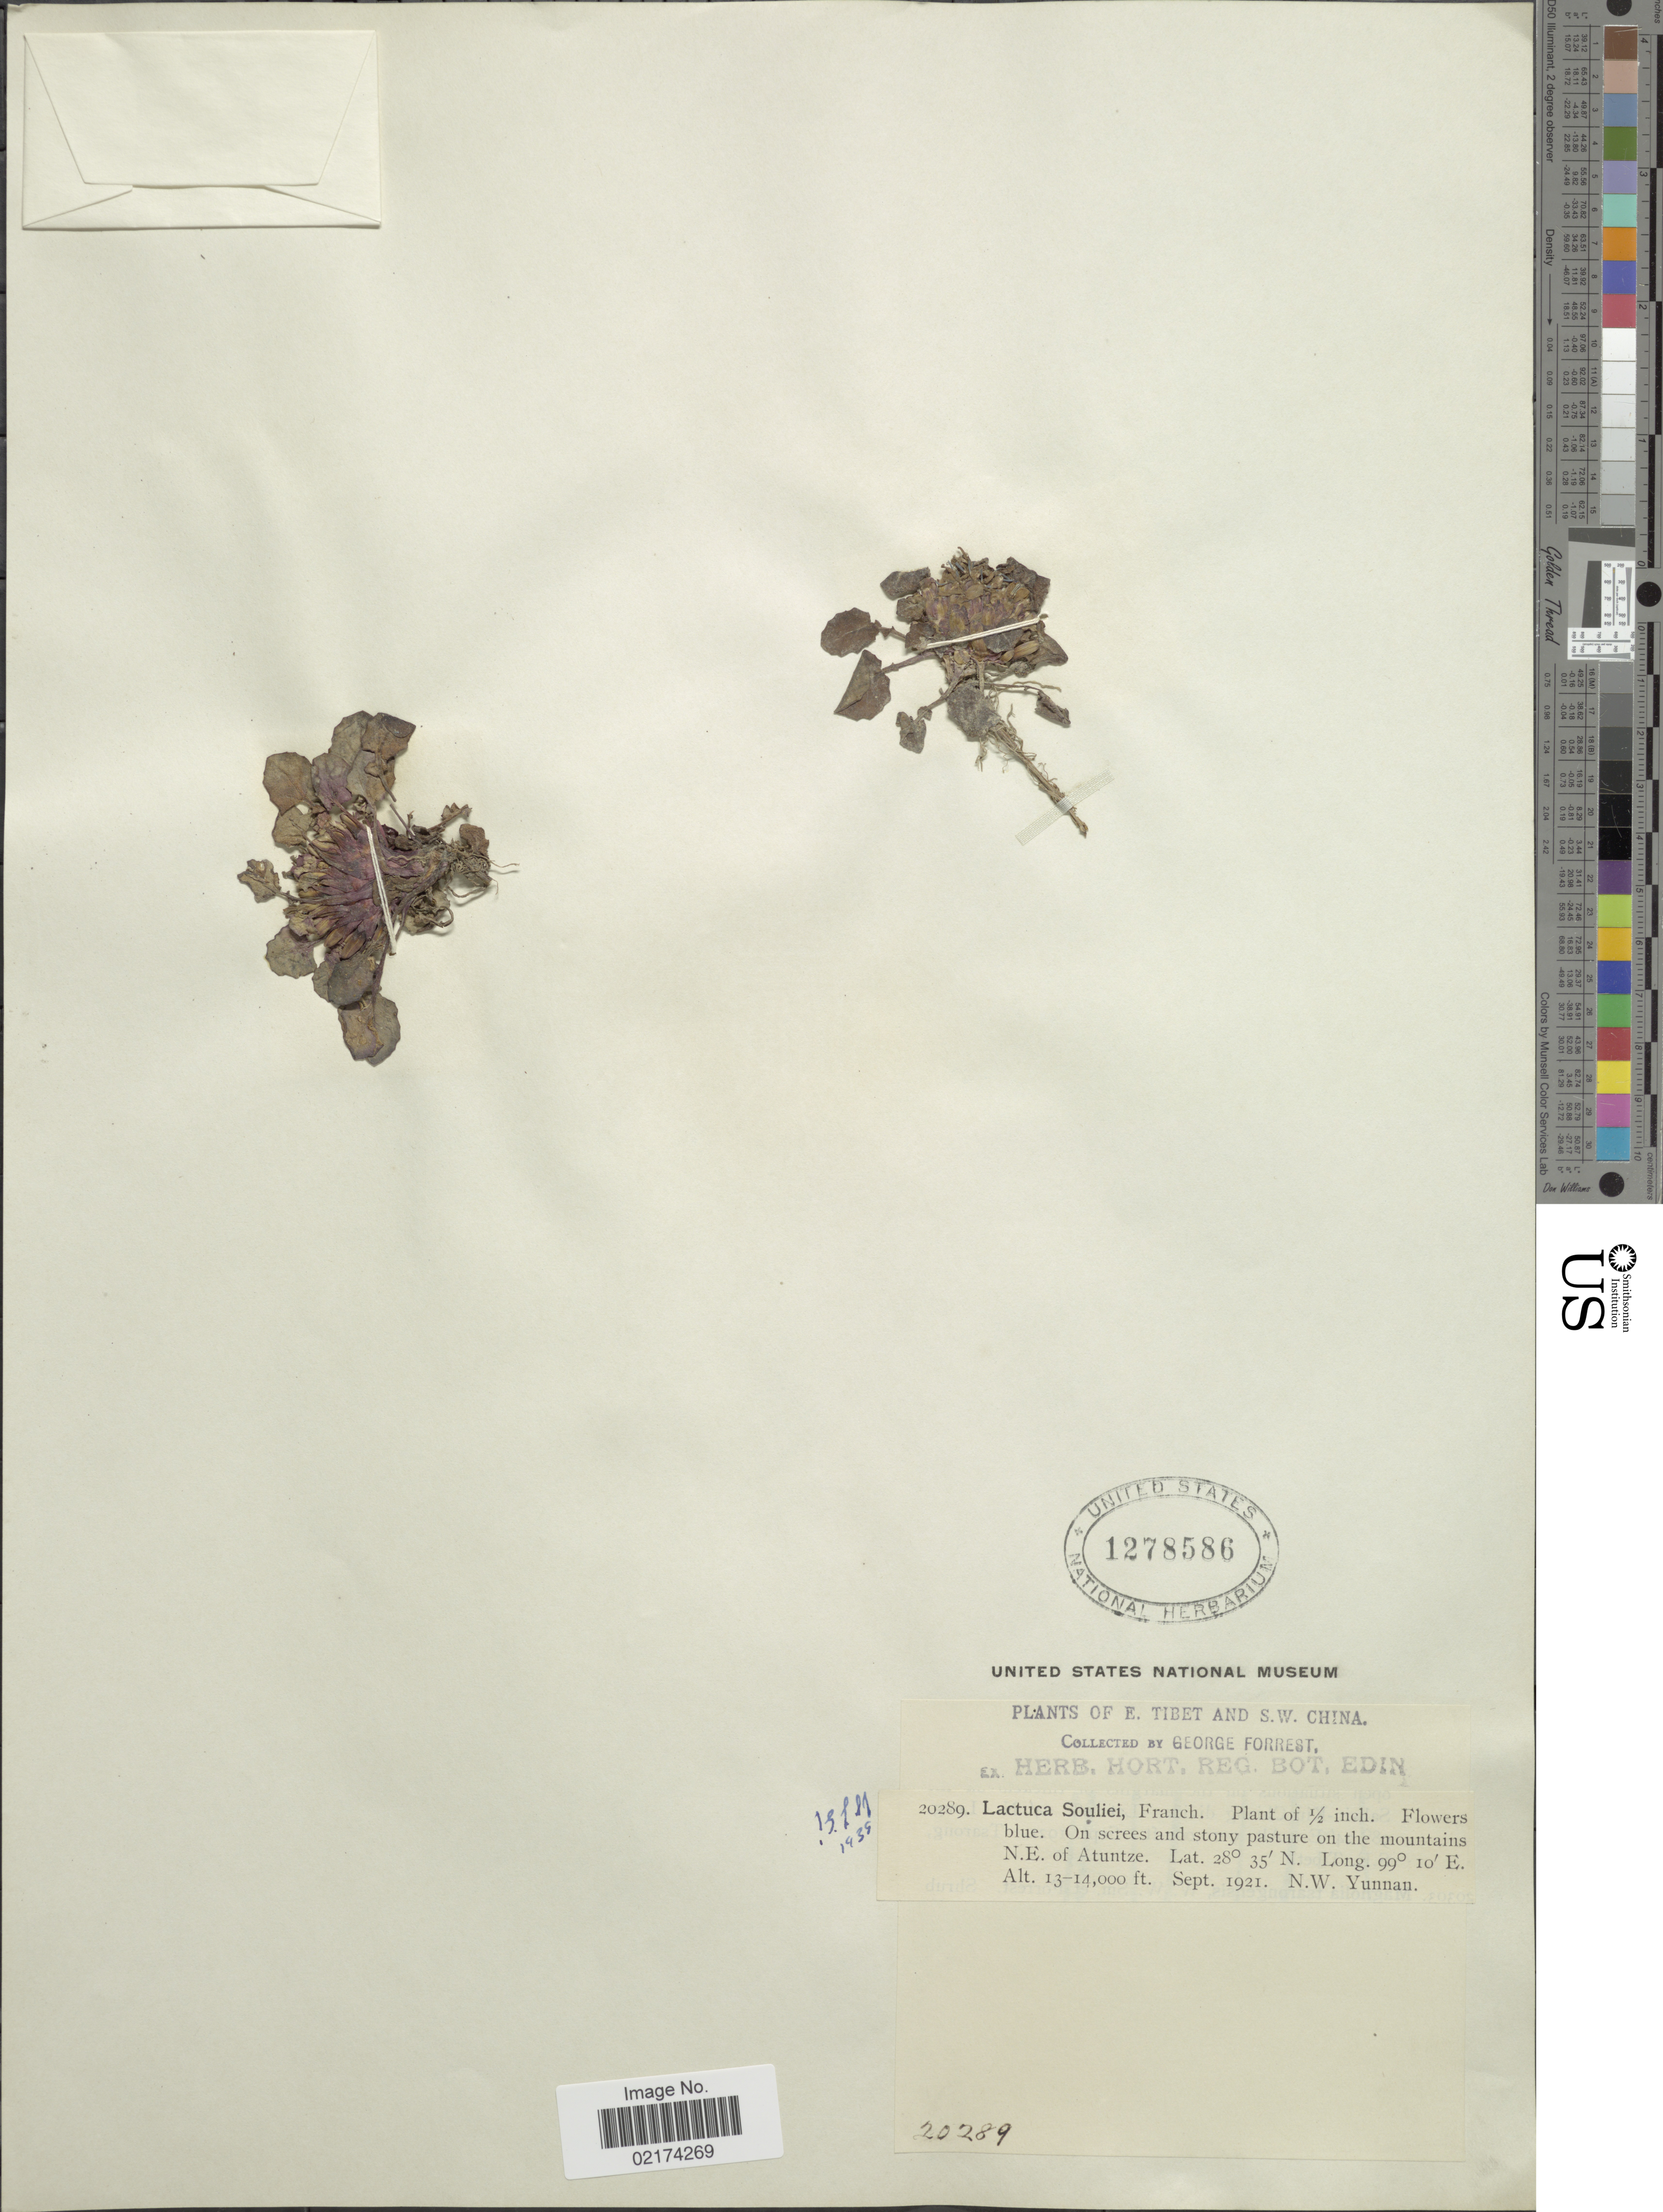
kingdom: Plantae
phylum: Tracheophyta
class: Magnoliopsida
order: Asterales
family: Asteraceae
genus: Parasyncalathium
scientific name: Parasyncalathium souliei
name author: (Franch.) J. W. Zhang et al.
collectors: G. Forrest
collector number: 20289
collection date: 1921-09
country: China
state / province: Yunnan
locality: E. Tibet and S.W. china, N. E. of Atuntze, N. W. Yunnan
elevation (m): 3962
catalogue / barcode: US 1278586